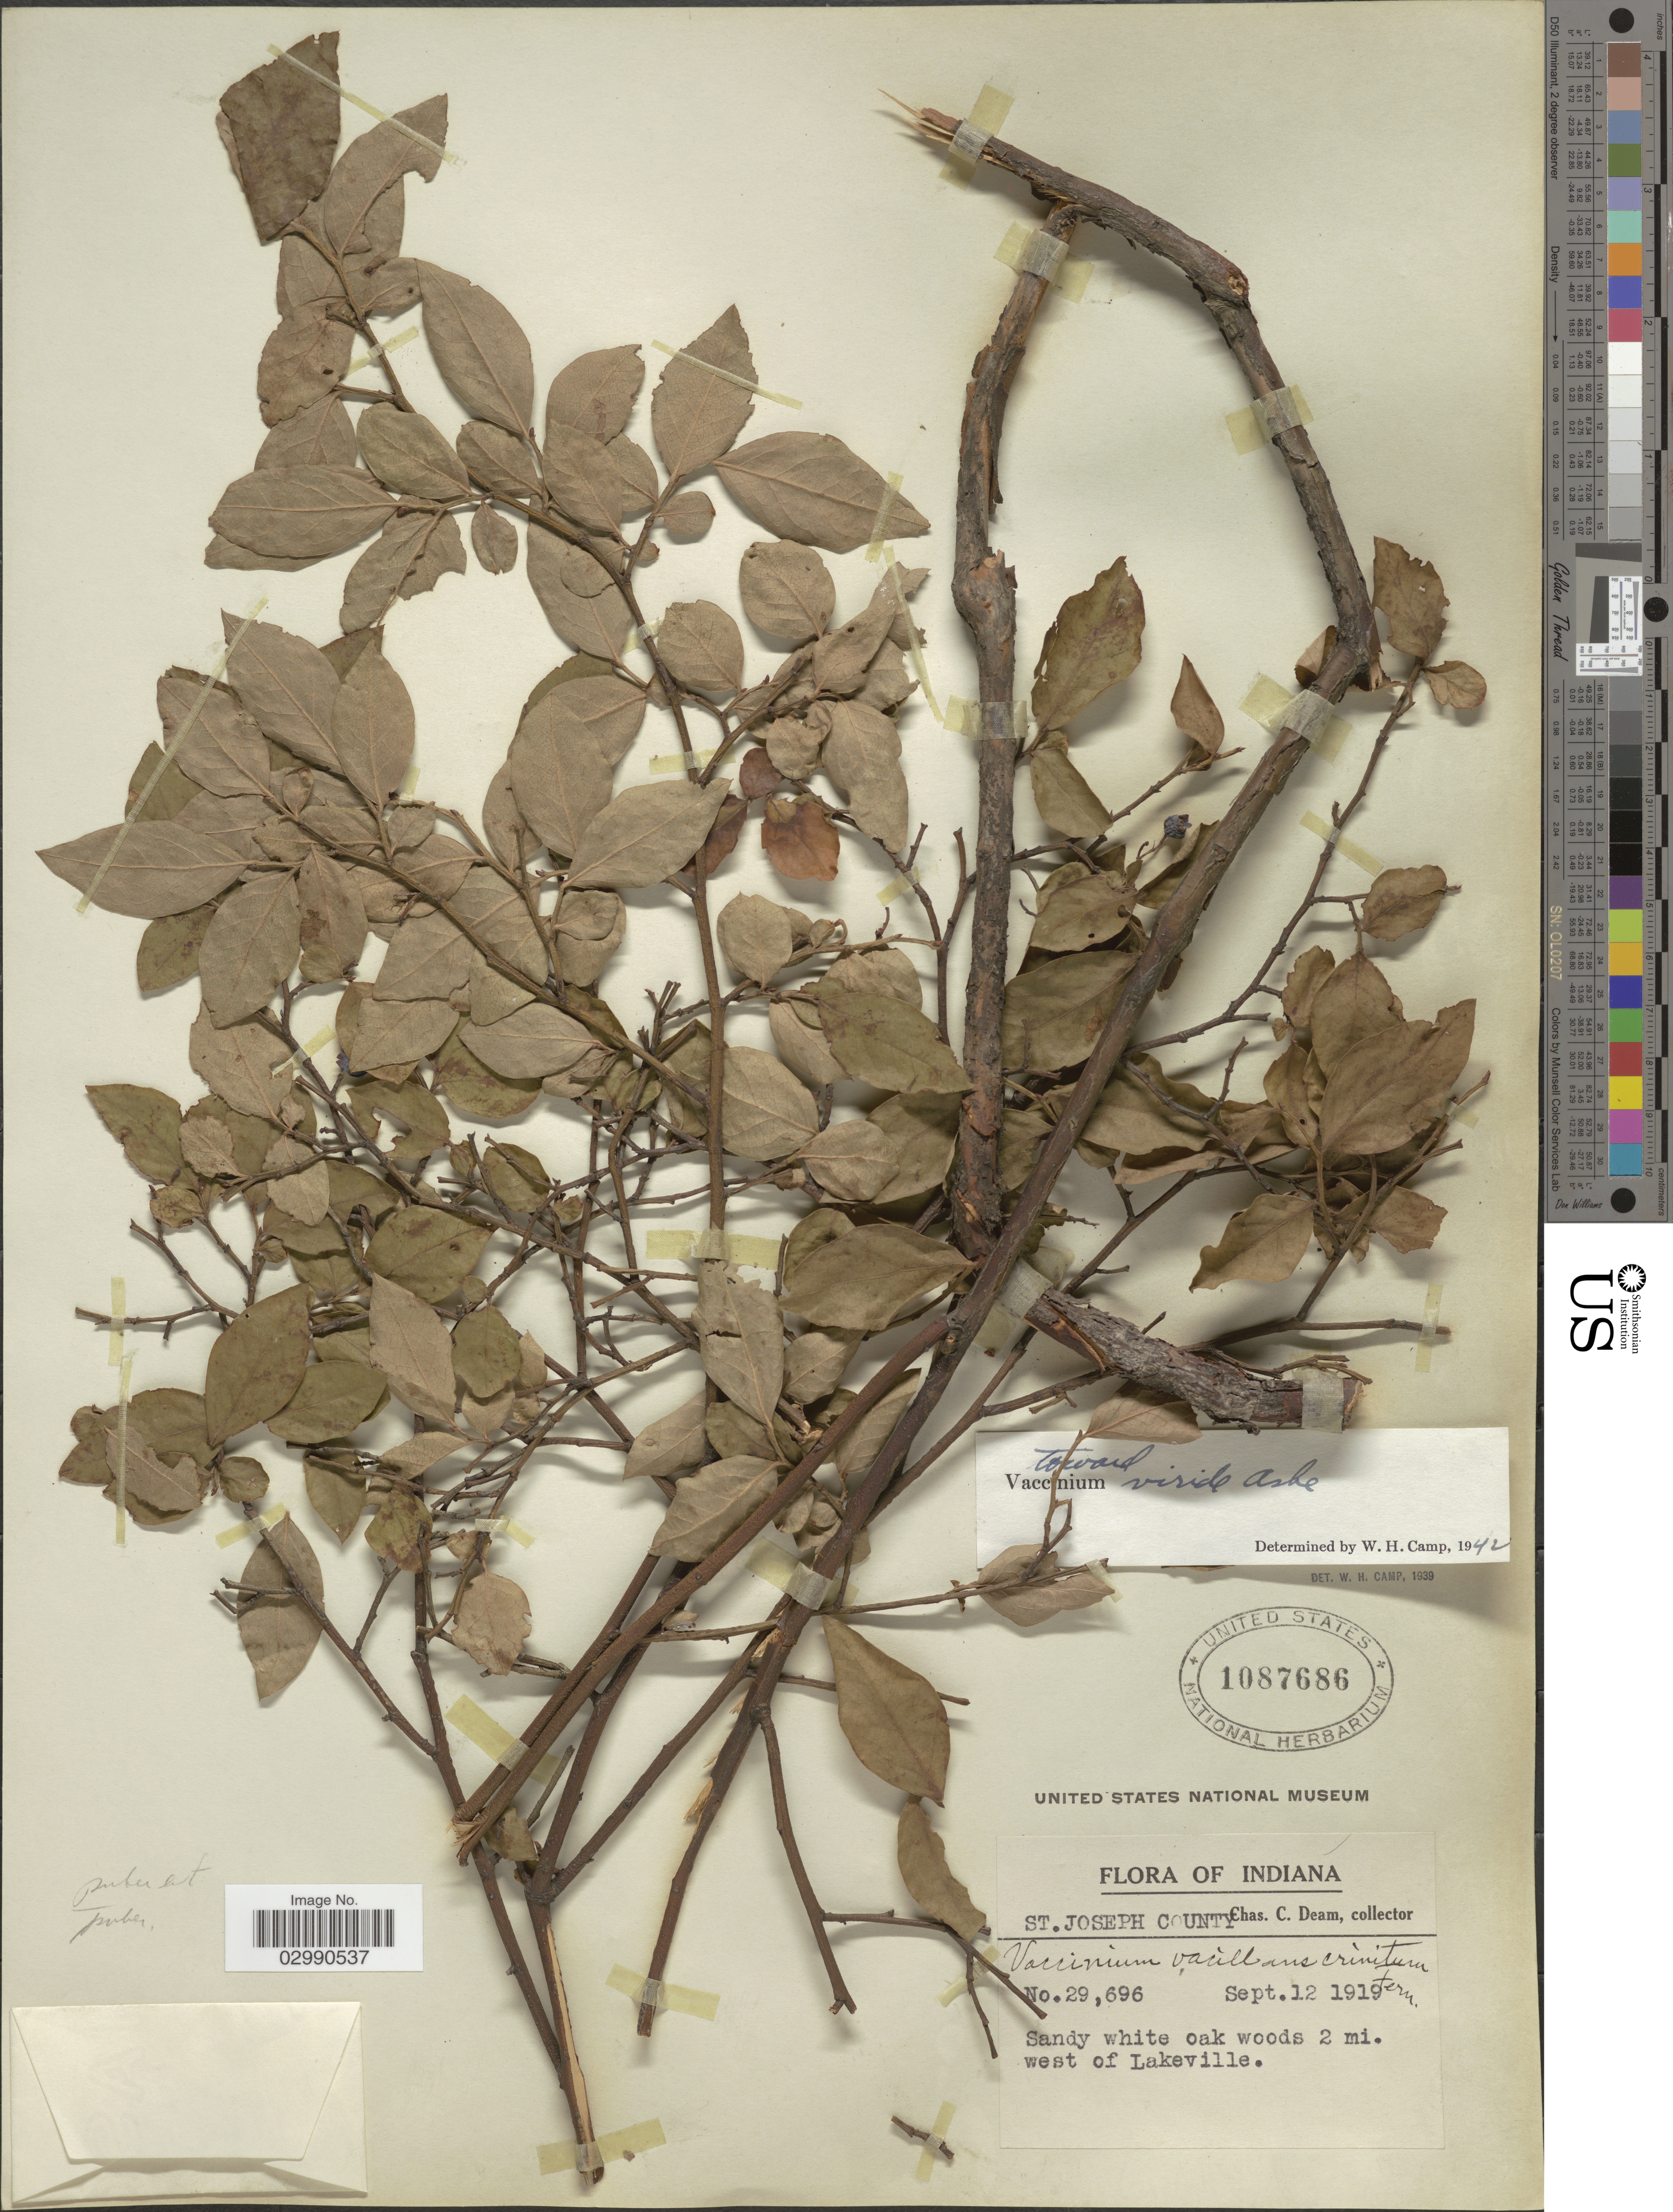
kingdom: Plantae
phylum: Tracheophyta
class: Magnoliopsida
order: Ericales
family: Ericaceae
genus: Vaccinium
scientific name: Vaccinium viride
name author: Ashe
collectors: C. C. Deam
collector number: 29696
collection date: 1919-09-12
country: United States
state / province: Indiana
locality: St. Joseph County. 2 mi. west of Lakeville.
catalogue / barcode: US 1087686